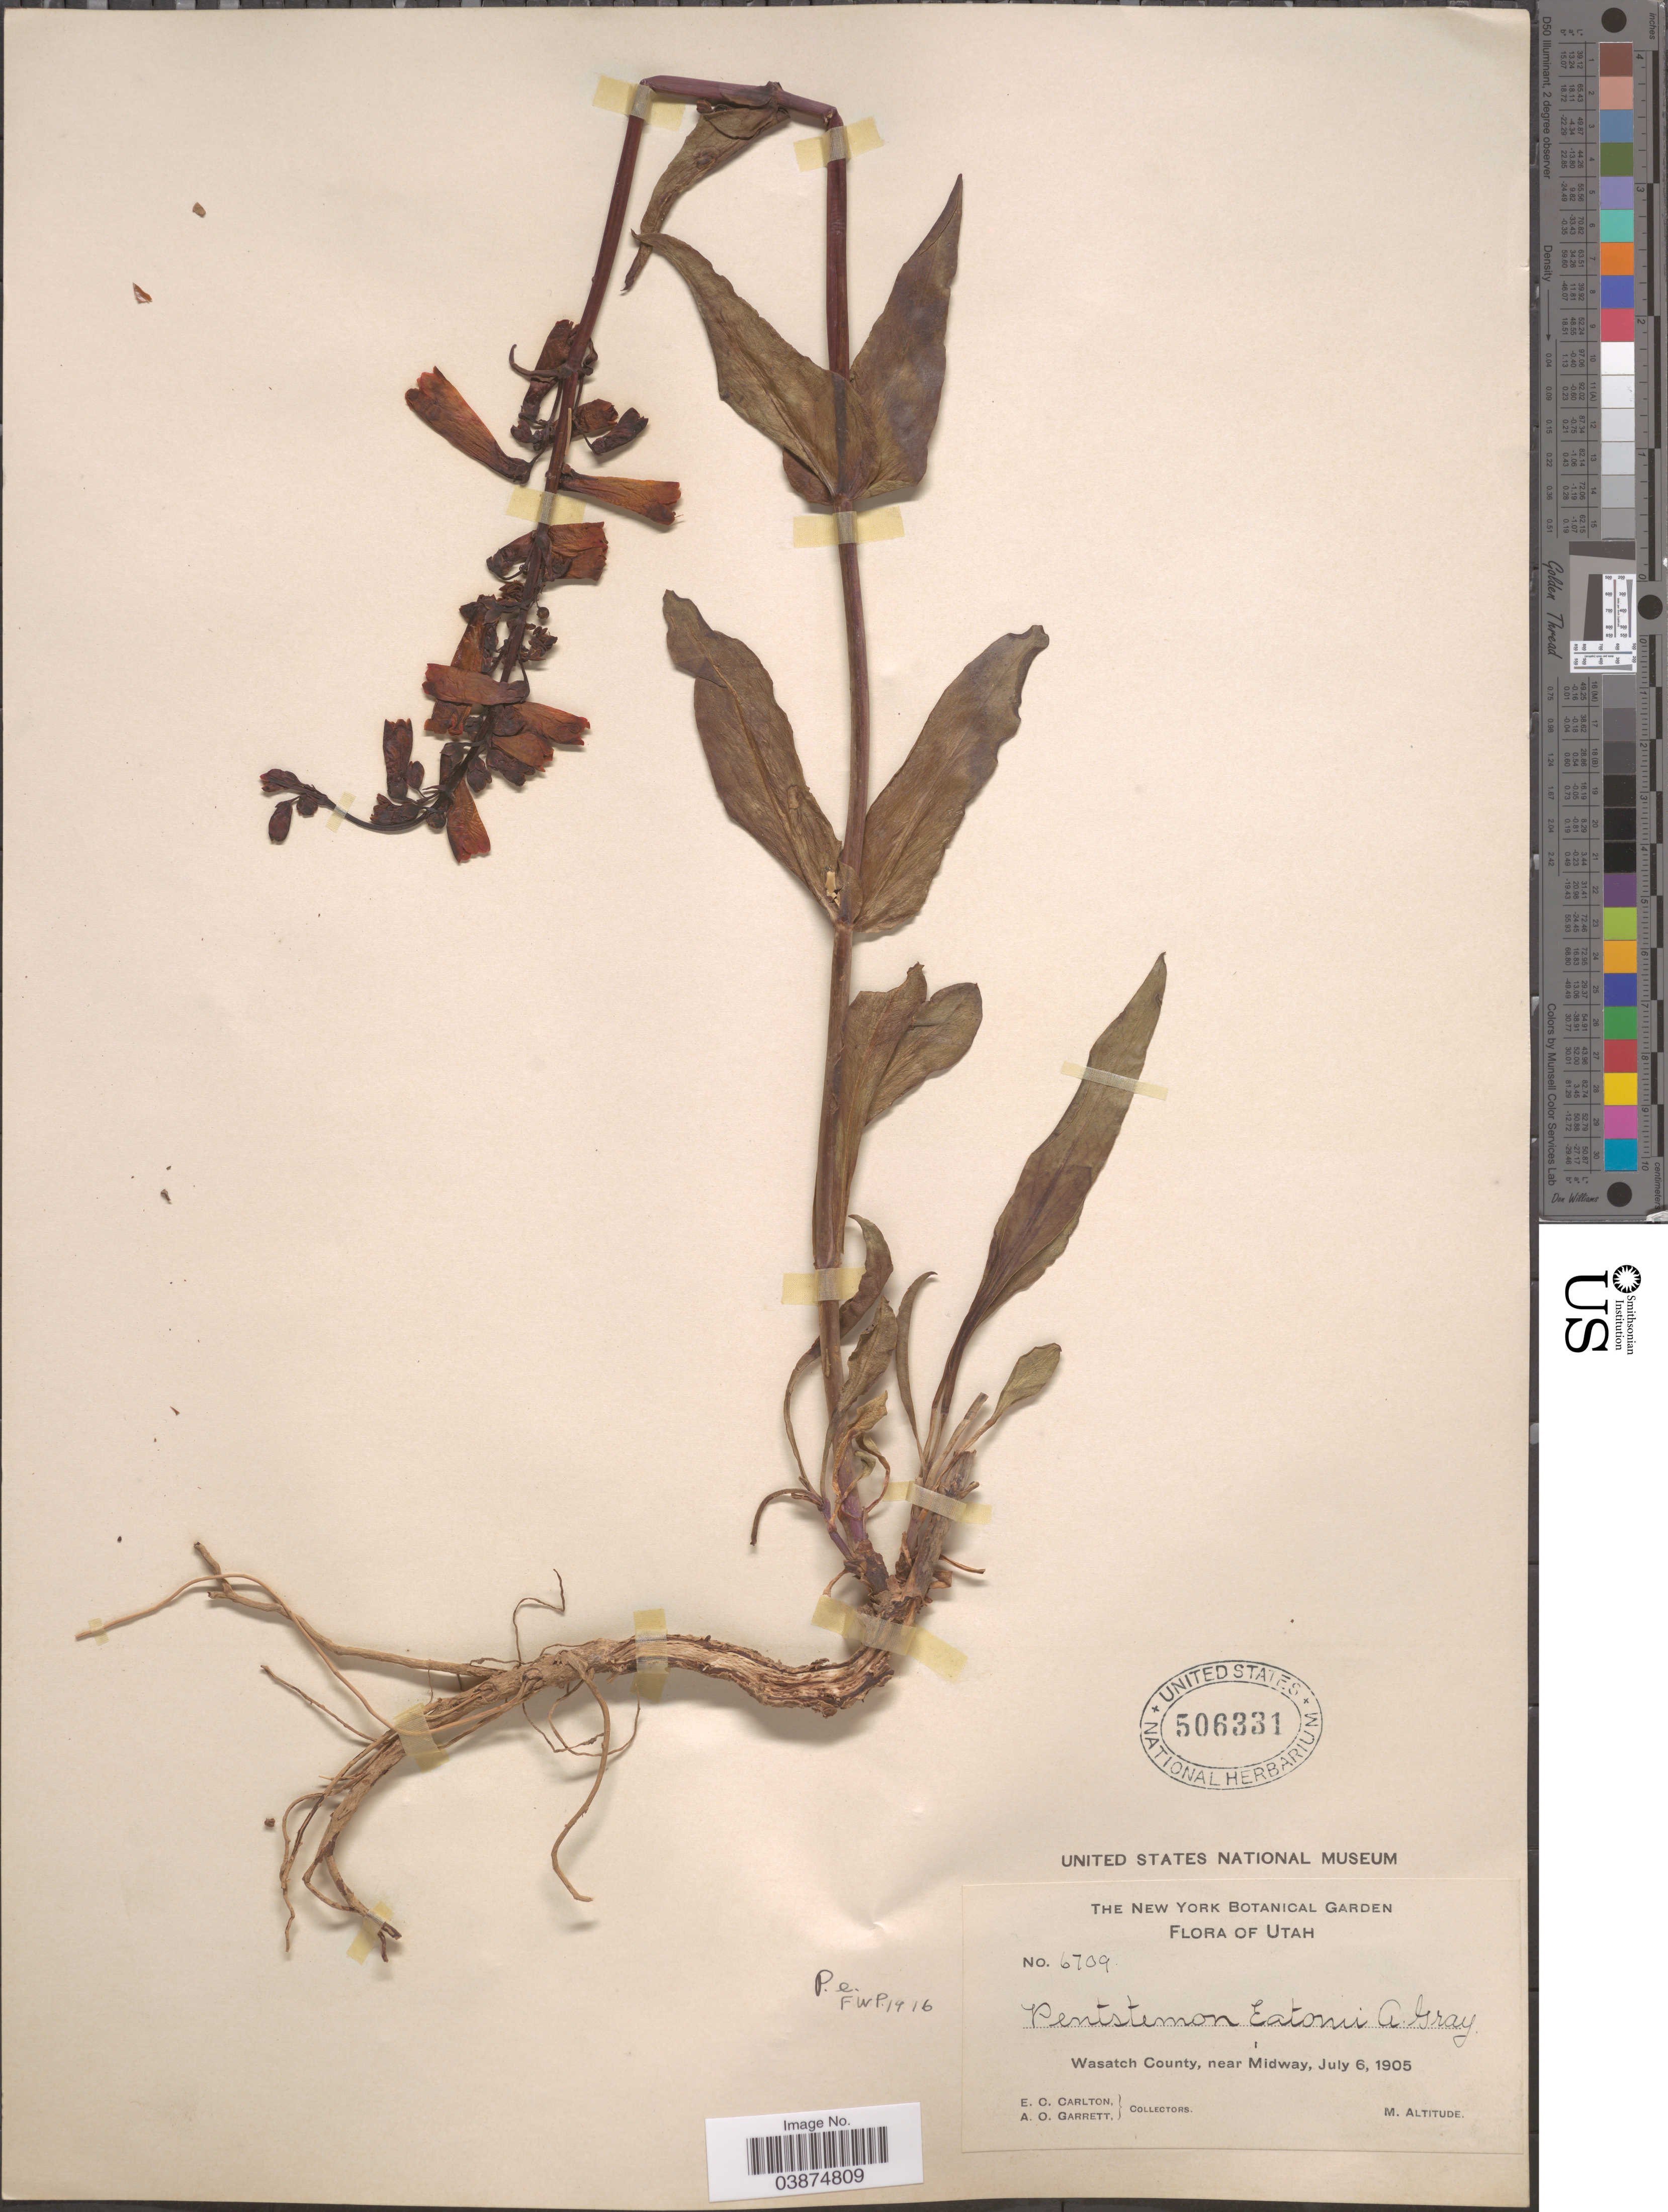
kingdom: Plantae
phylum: Tracheophyta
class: Magnoliopsida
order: Lamiales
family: Plantaginaceae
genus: Penstemon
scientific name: Penstemon eatonii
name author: A. Gray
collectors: E. Carlton & A. O. Garrett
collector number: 6709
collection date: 1905-07-06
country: United States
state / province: Utah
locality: Wasatch County, near Midway.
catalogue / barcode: US 506331